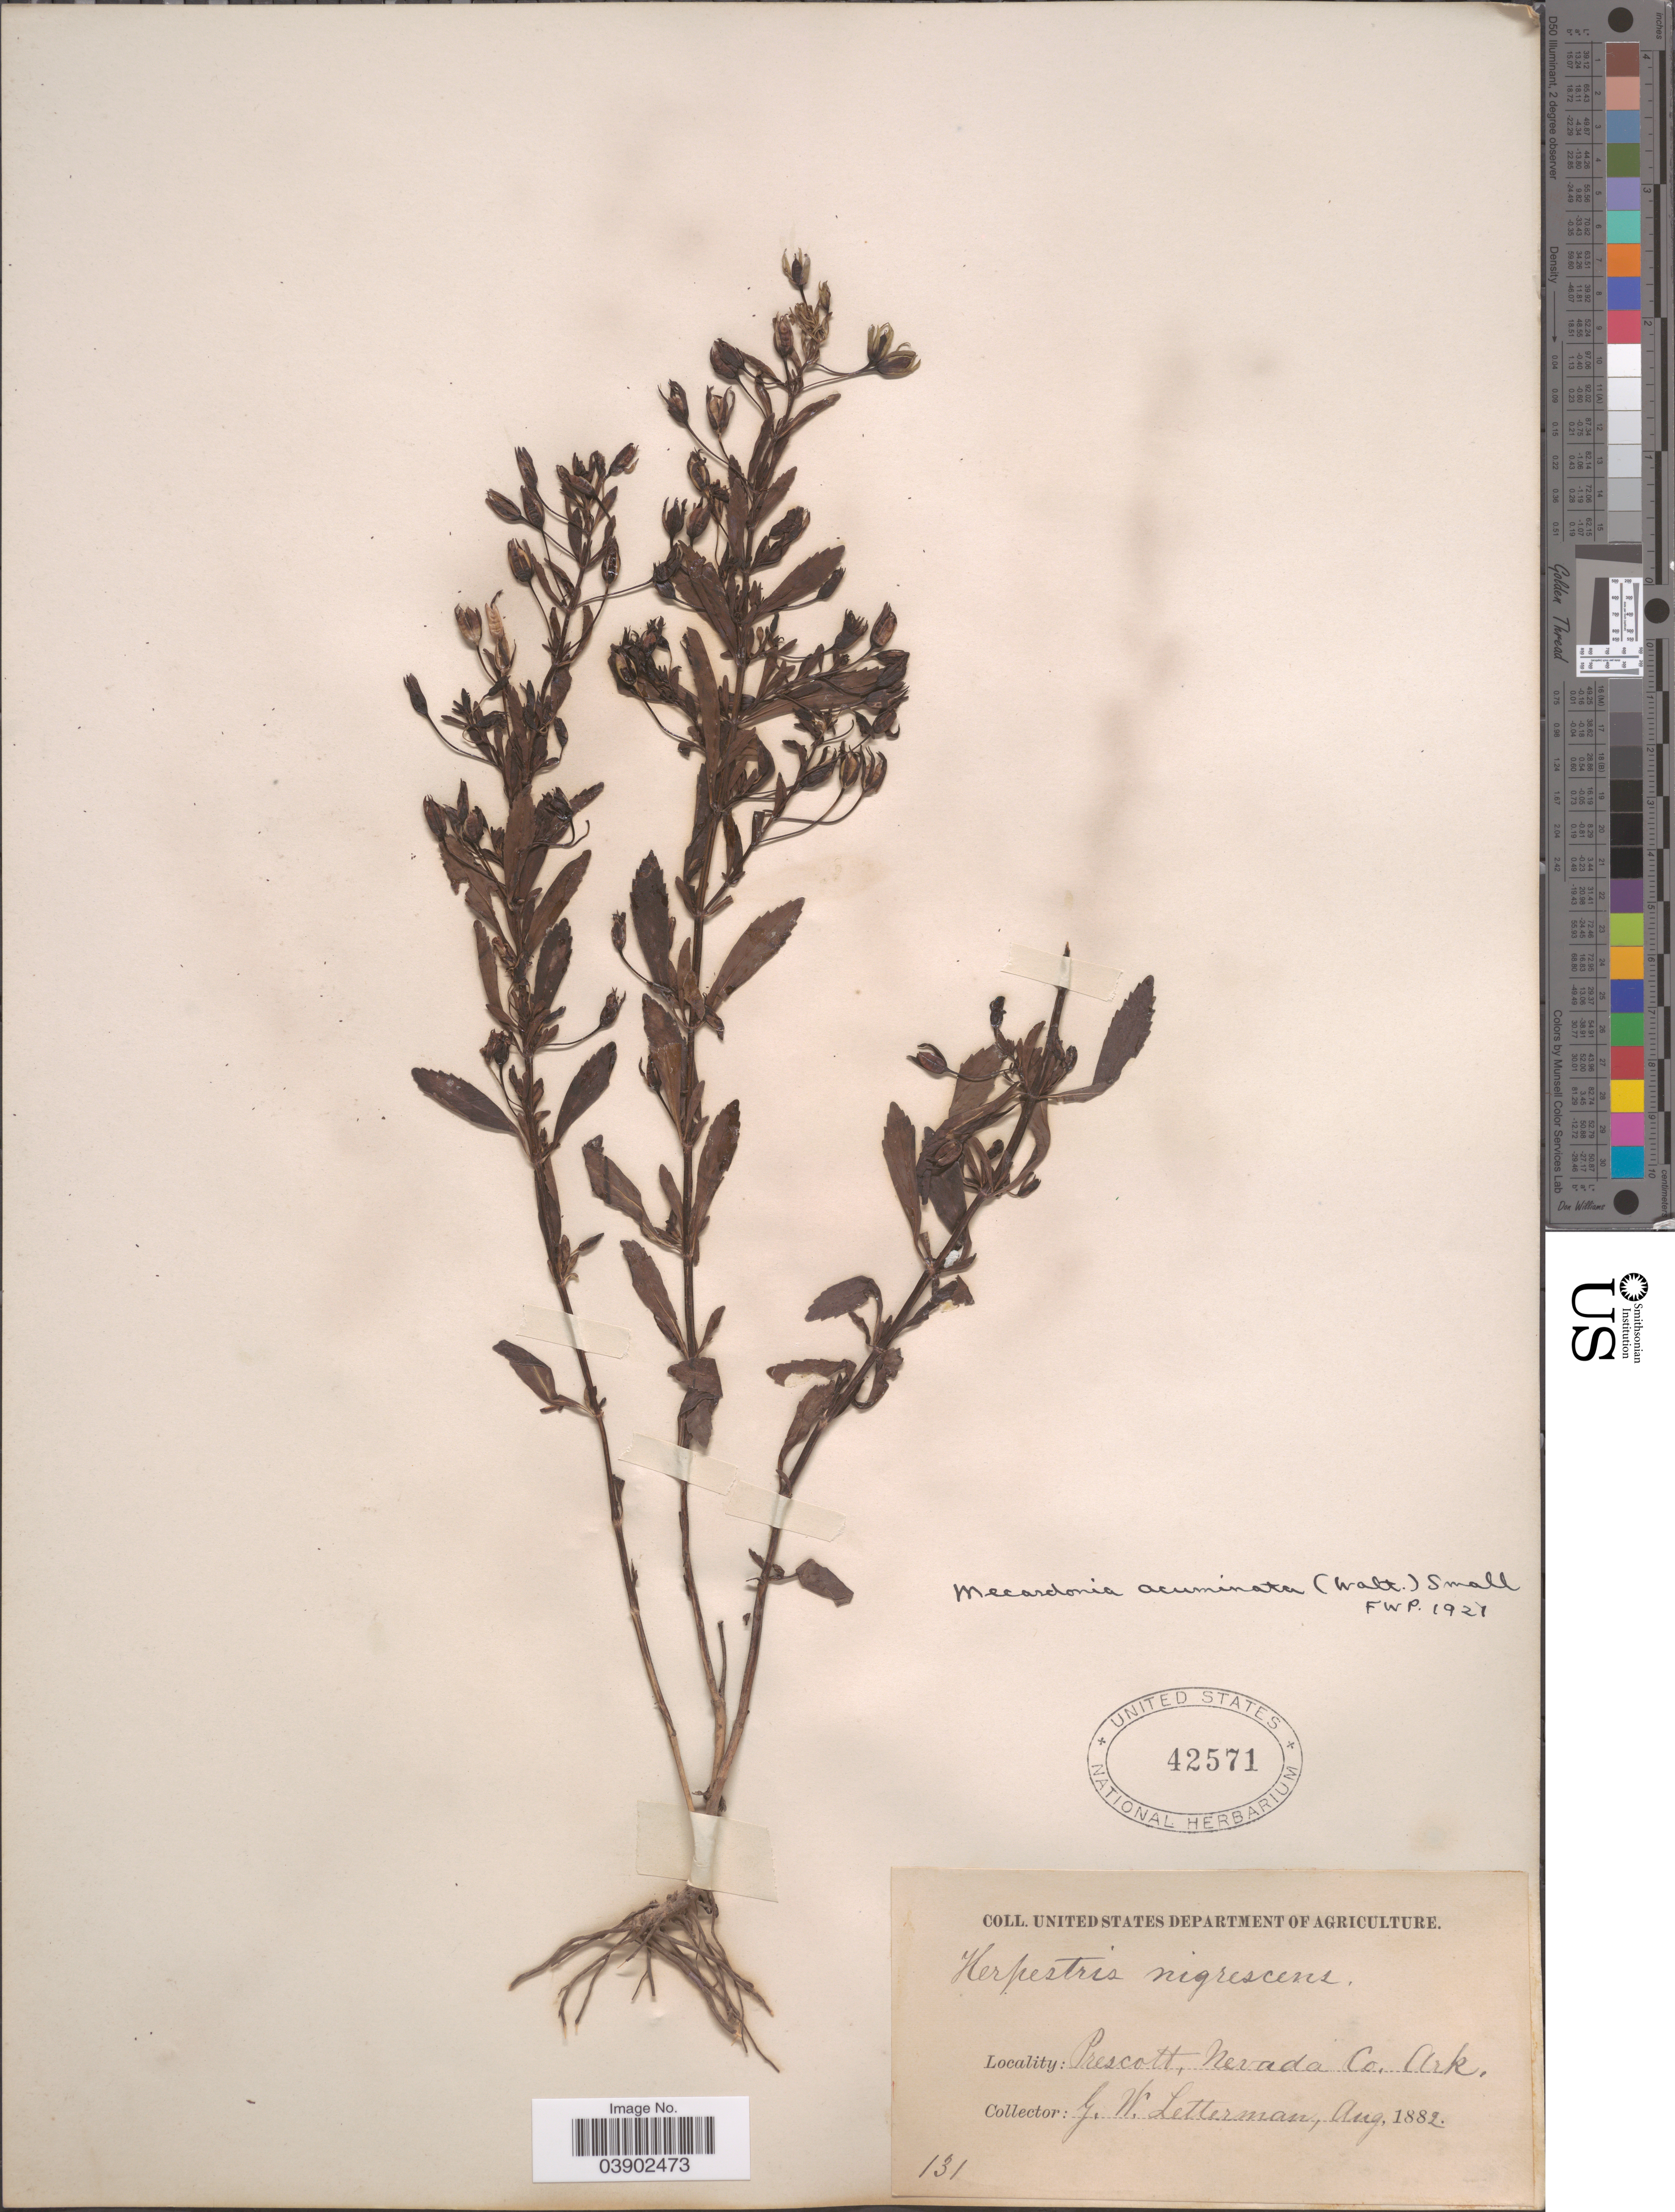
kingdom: Plantae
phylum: Tracheophyta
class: Magnoliopsida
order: Lamiales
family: Plantaginaceae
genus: Mecardonia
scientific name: Mecardonia acuminata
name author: (Walter) Small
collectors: G. W. Letterman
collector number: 131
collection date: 1882-08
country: United States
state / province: Arkansas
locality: Prescott, Nevada Co.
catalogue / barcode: US 42571